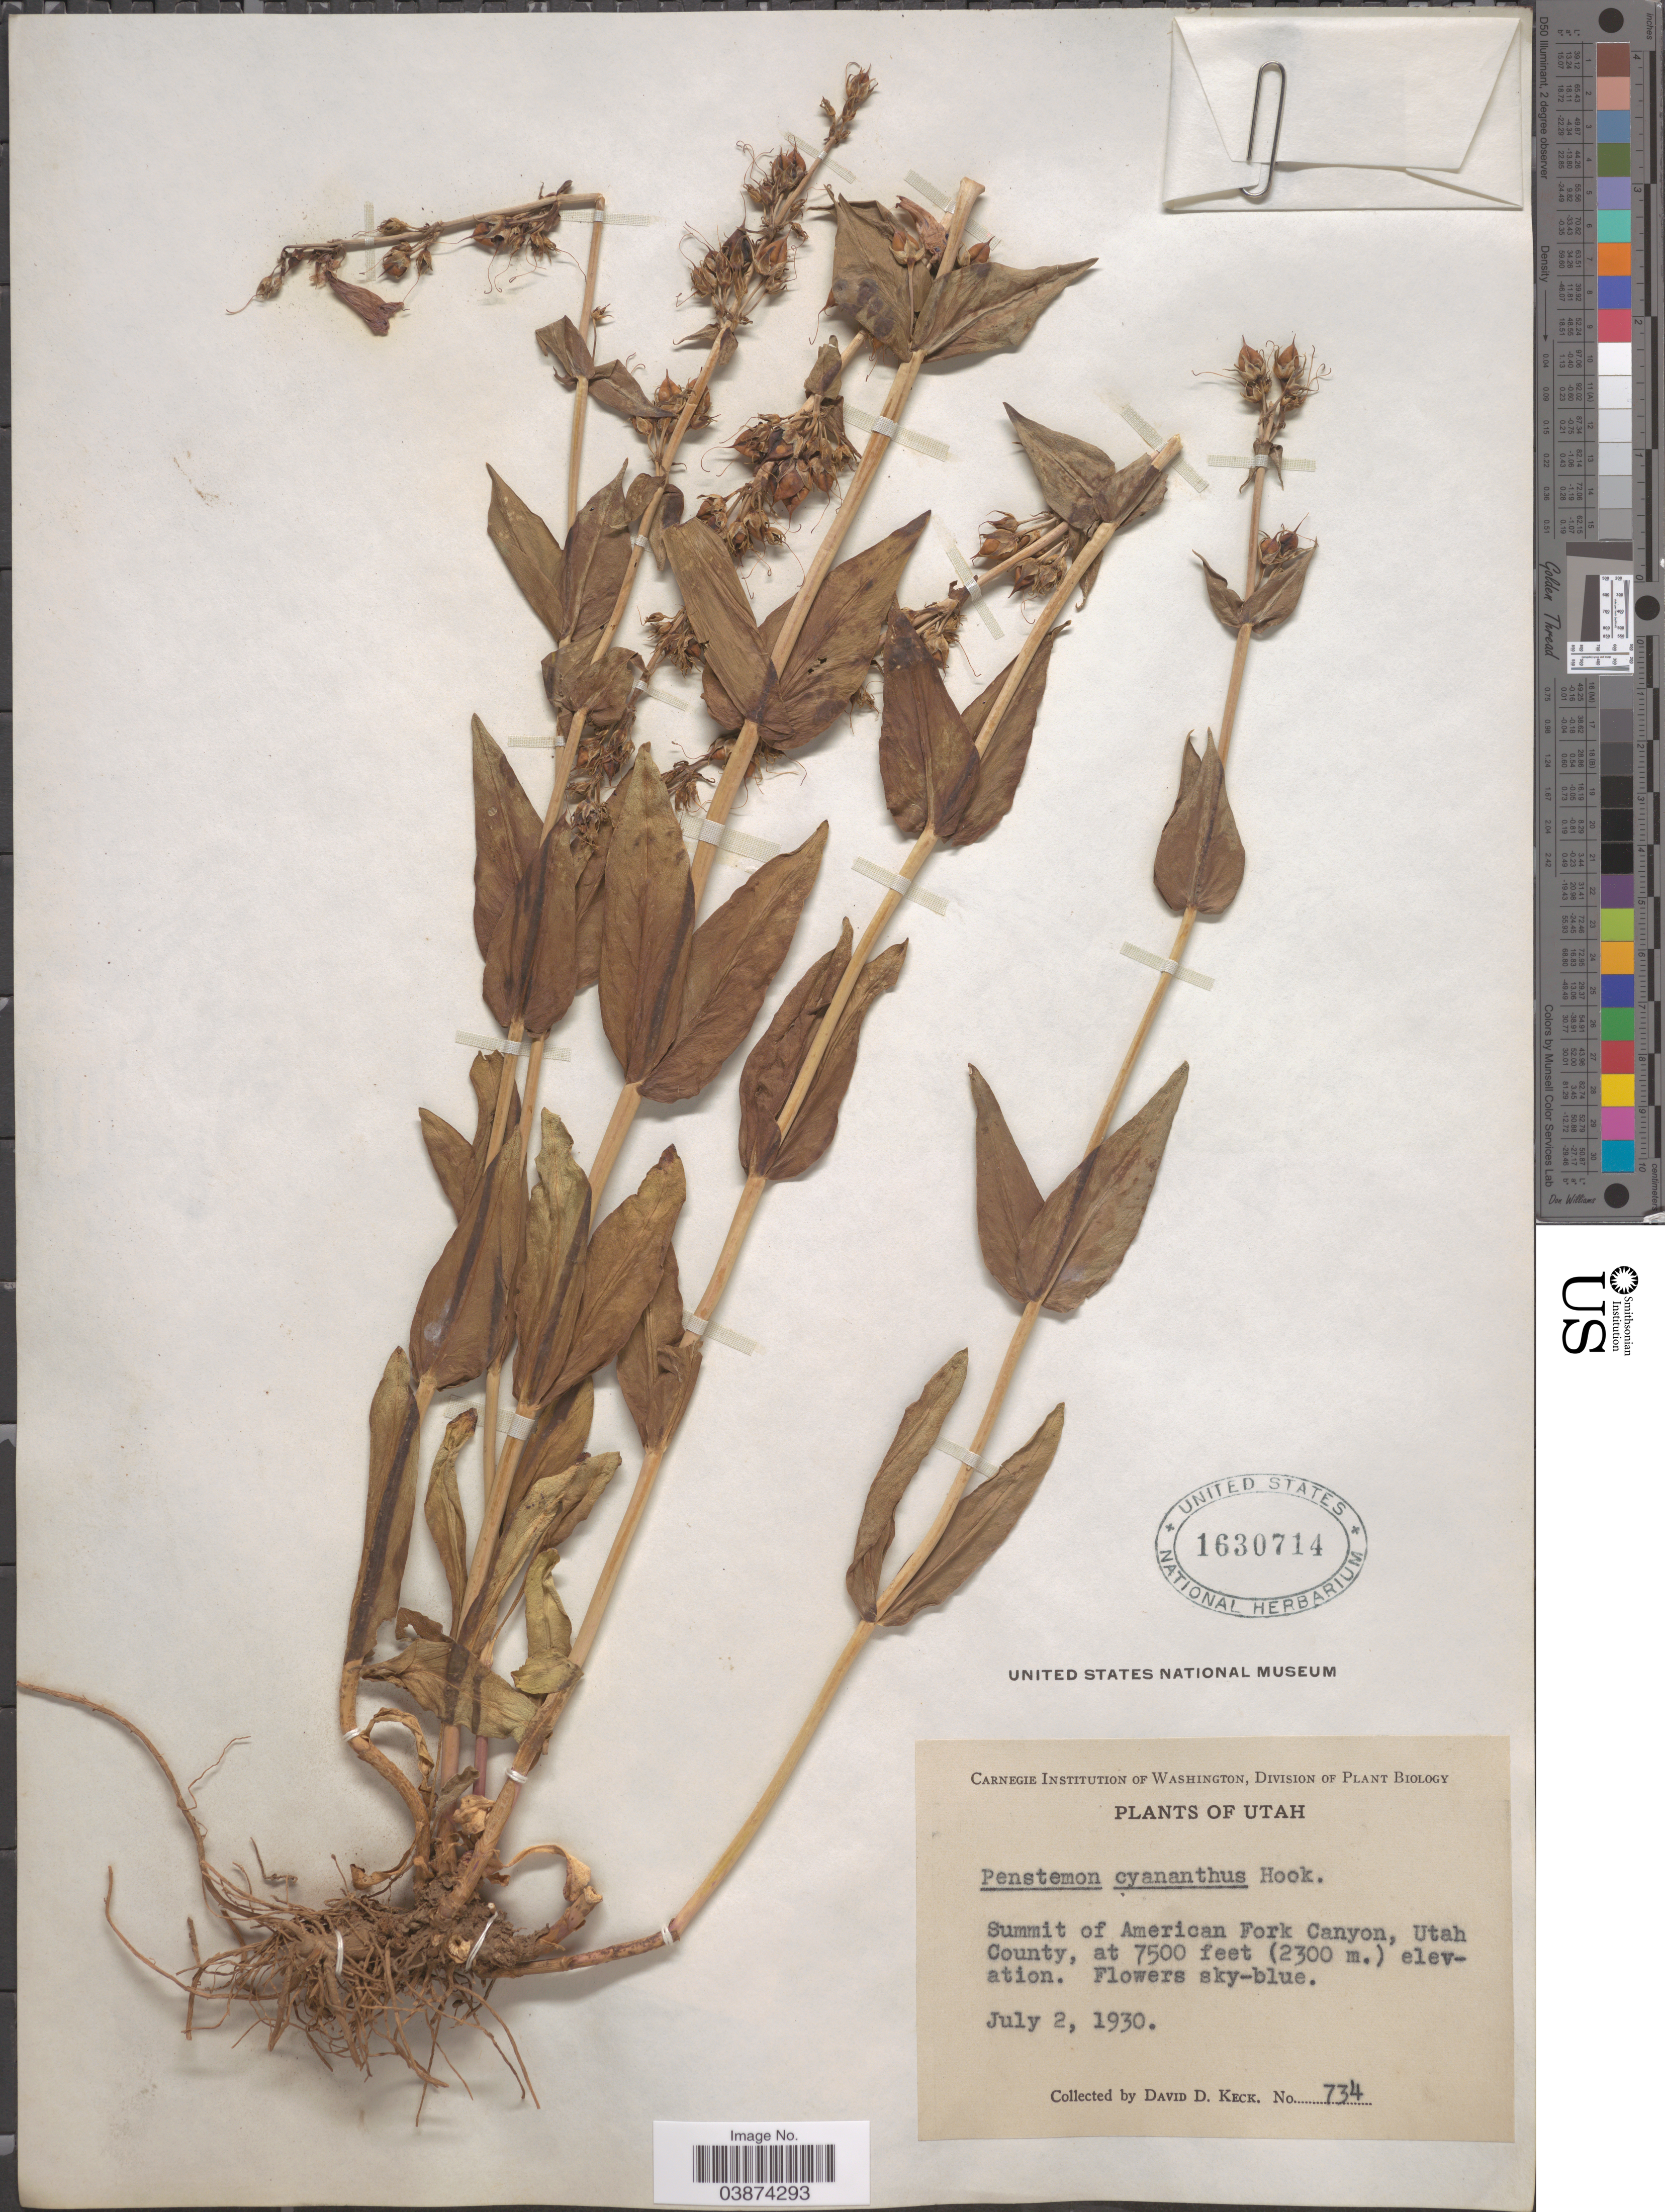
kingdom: Plantae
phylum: Tracheophyta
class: Magnoliopsida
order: Lamiales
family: Plantaginaceae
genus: Penstemon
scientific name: Penstemon cyananthus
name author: Hook.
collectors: D. D. Keck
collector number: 734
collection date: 1930-07-02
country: United States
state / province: Utah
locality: Summit of American Fork Canyon, Utah County.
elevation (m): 2286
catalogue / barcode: US 1630714